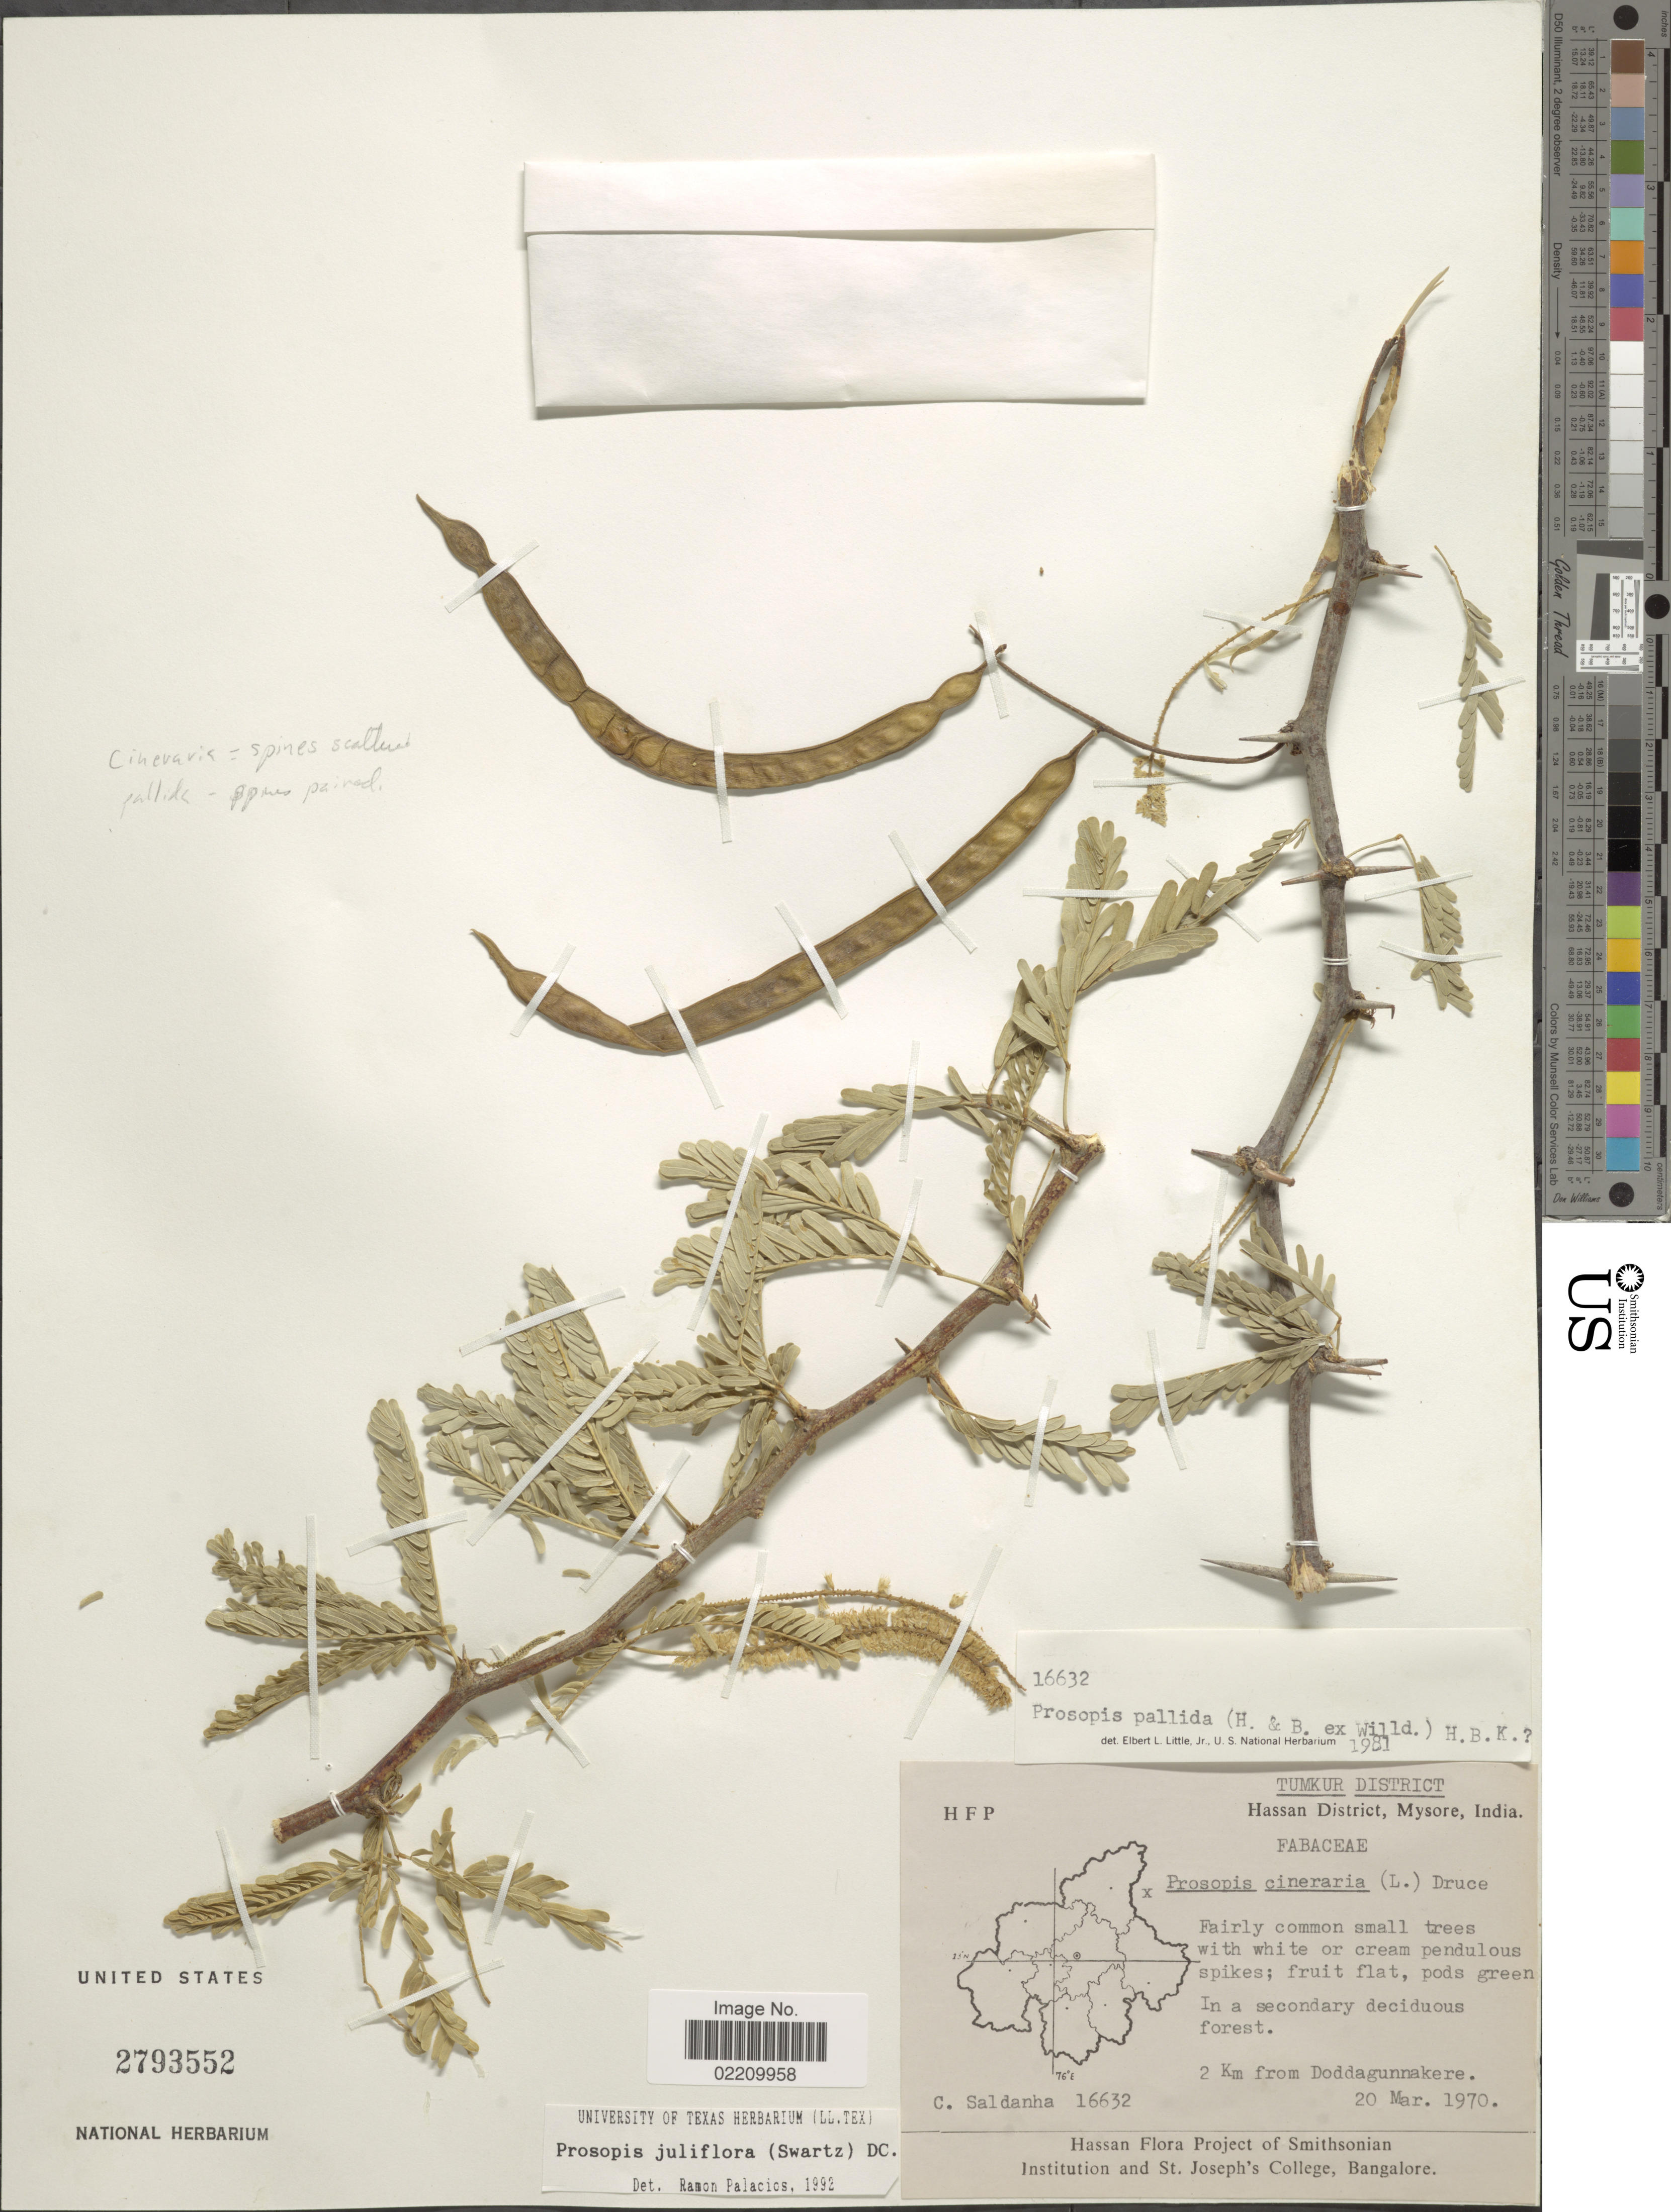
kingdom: Plantae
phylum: Tracheophyta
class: Magnoliopsida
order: Fabales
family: Fabaceae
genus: Neltuma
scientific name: Neltuma juliflora var. juliflora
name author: (Sw.) Raf.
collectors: C. Saldanha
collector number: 16632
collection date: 1970-03-20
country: India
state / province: Karnataka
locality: Hassan District, Mysore, 2 km from Doddagunnakere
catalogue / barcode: US 2793552